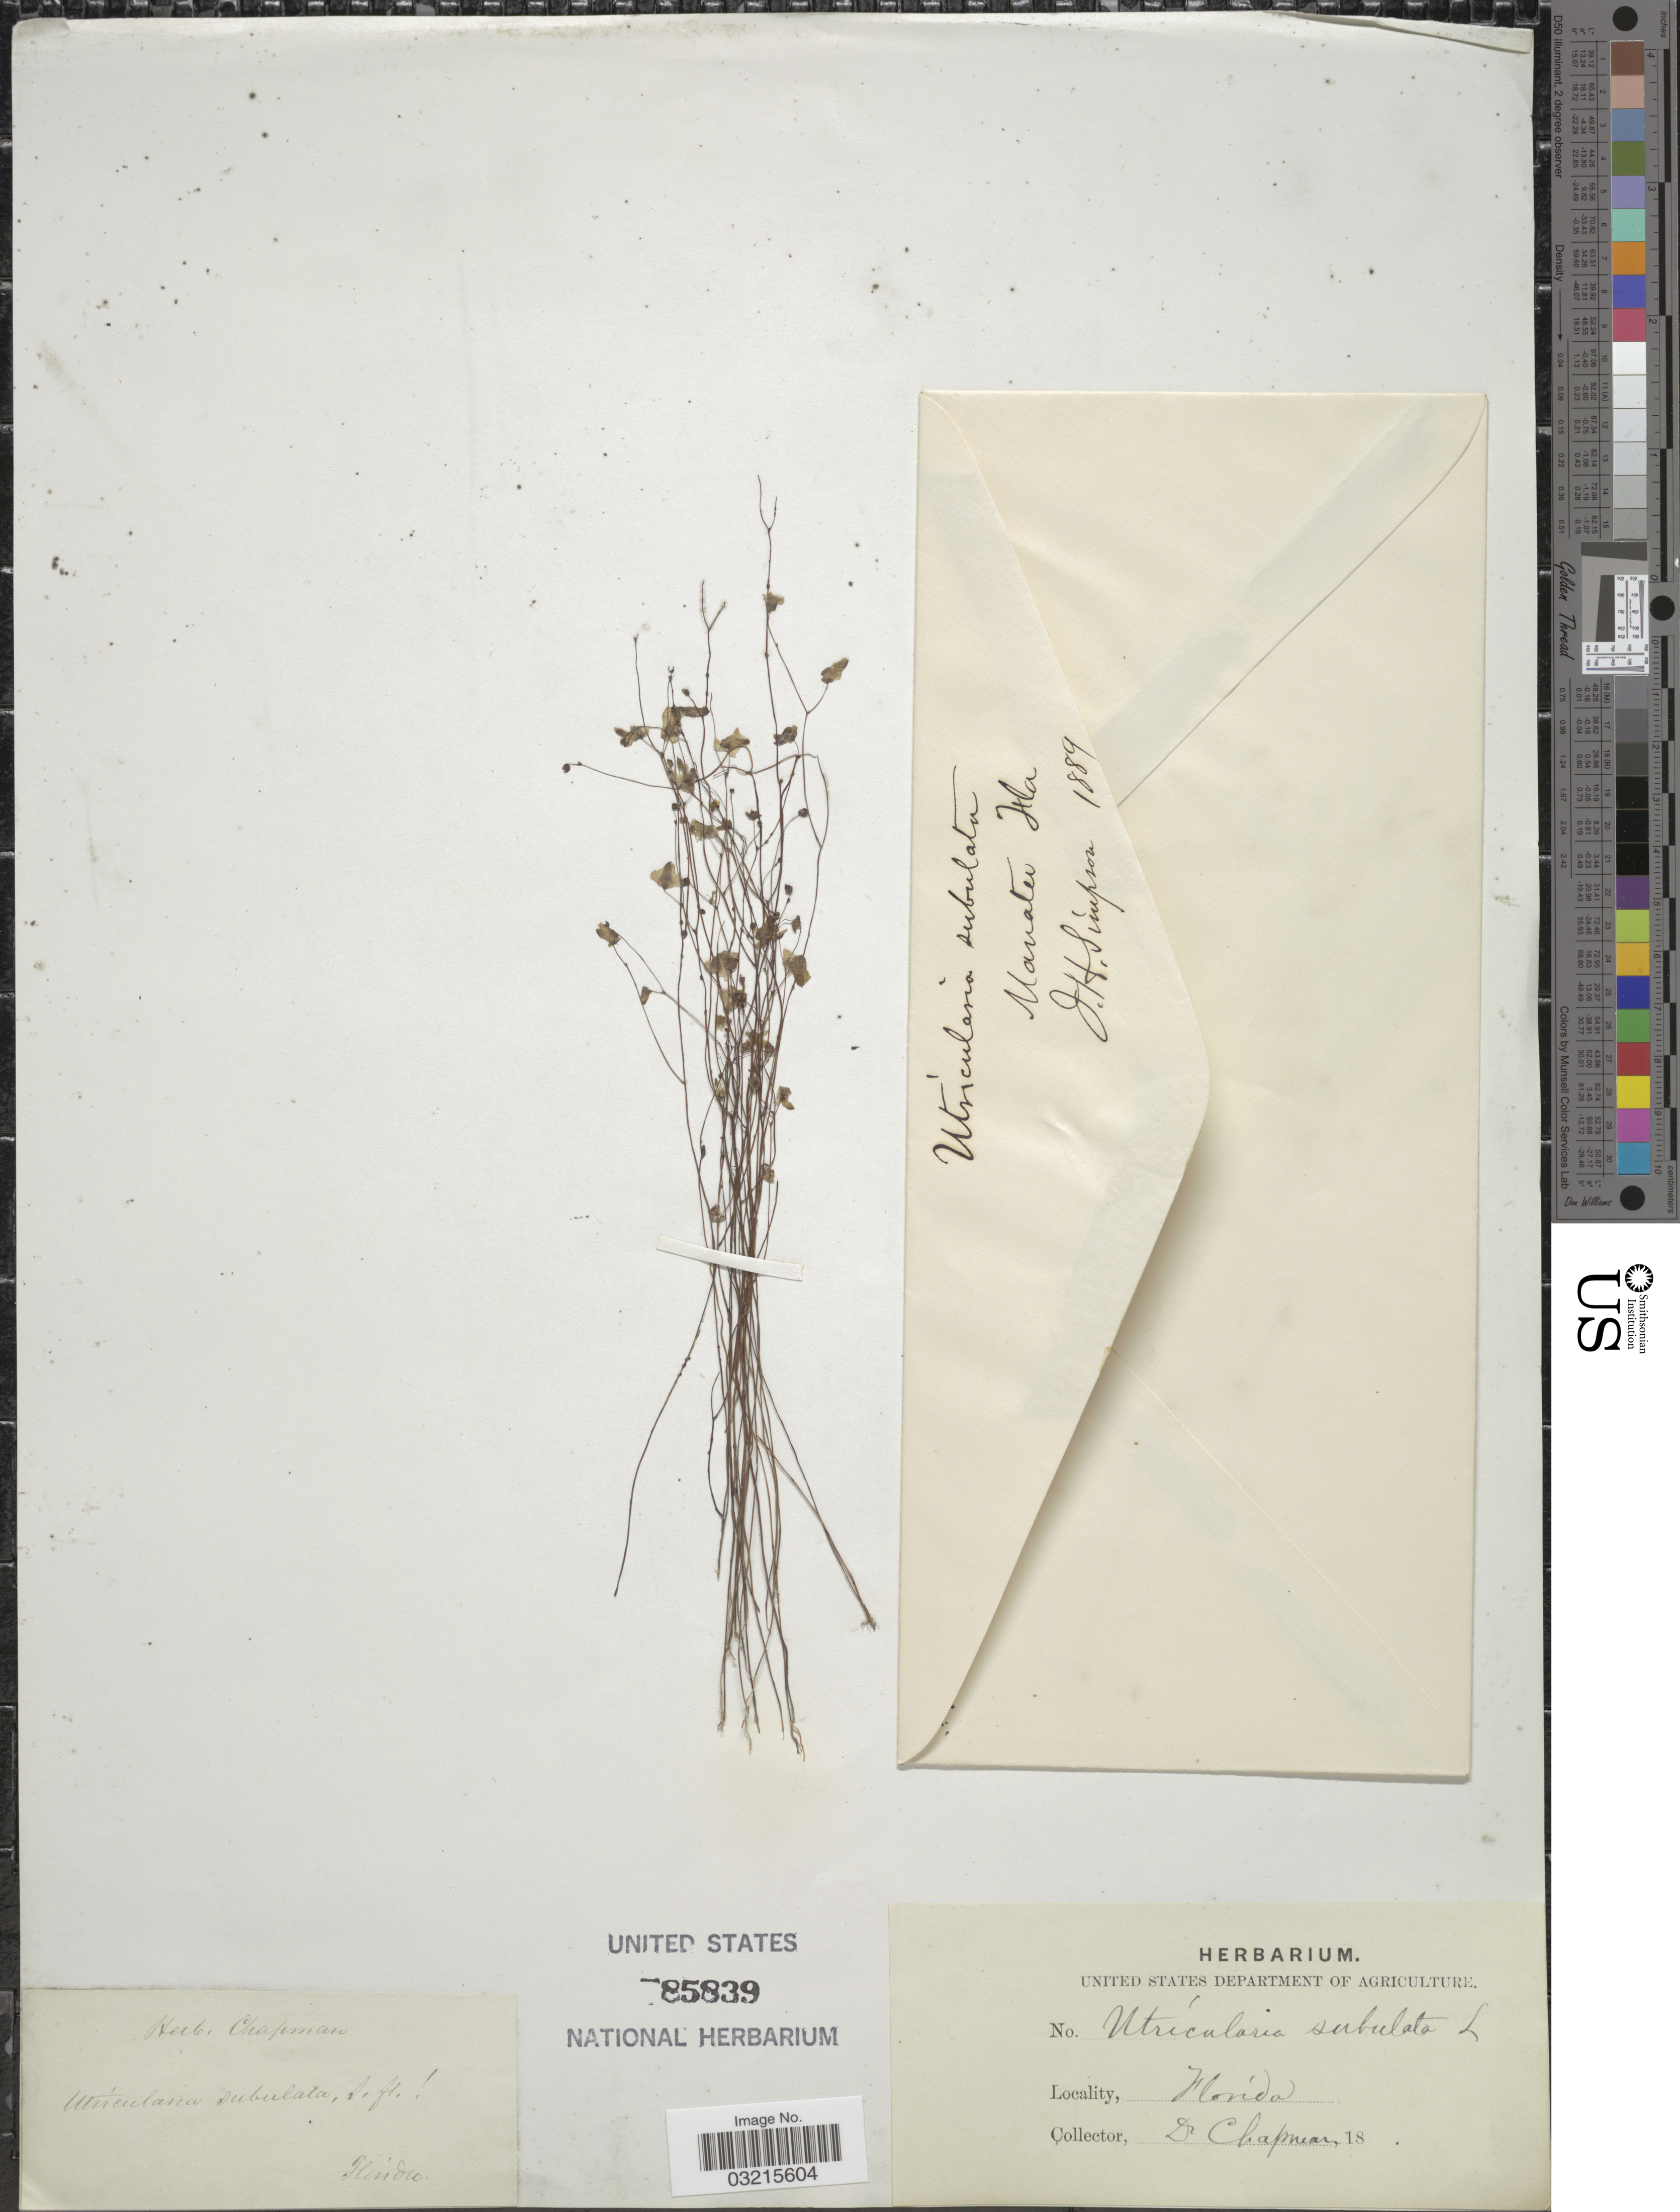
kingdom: Plantae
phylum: Tracheophyta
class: Magnoliopsida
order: Lamiales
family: Lentibulariaceae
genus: Utricularia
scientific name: Utricularia subulata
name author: L.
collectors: Chapman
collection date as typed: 18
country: United States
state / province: Florida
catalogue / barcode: US 85839